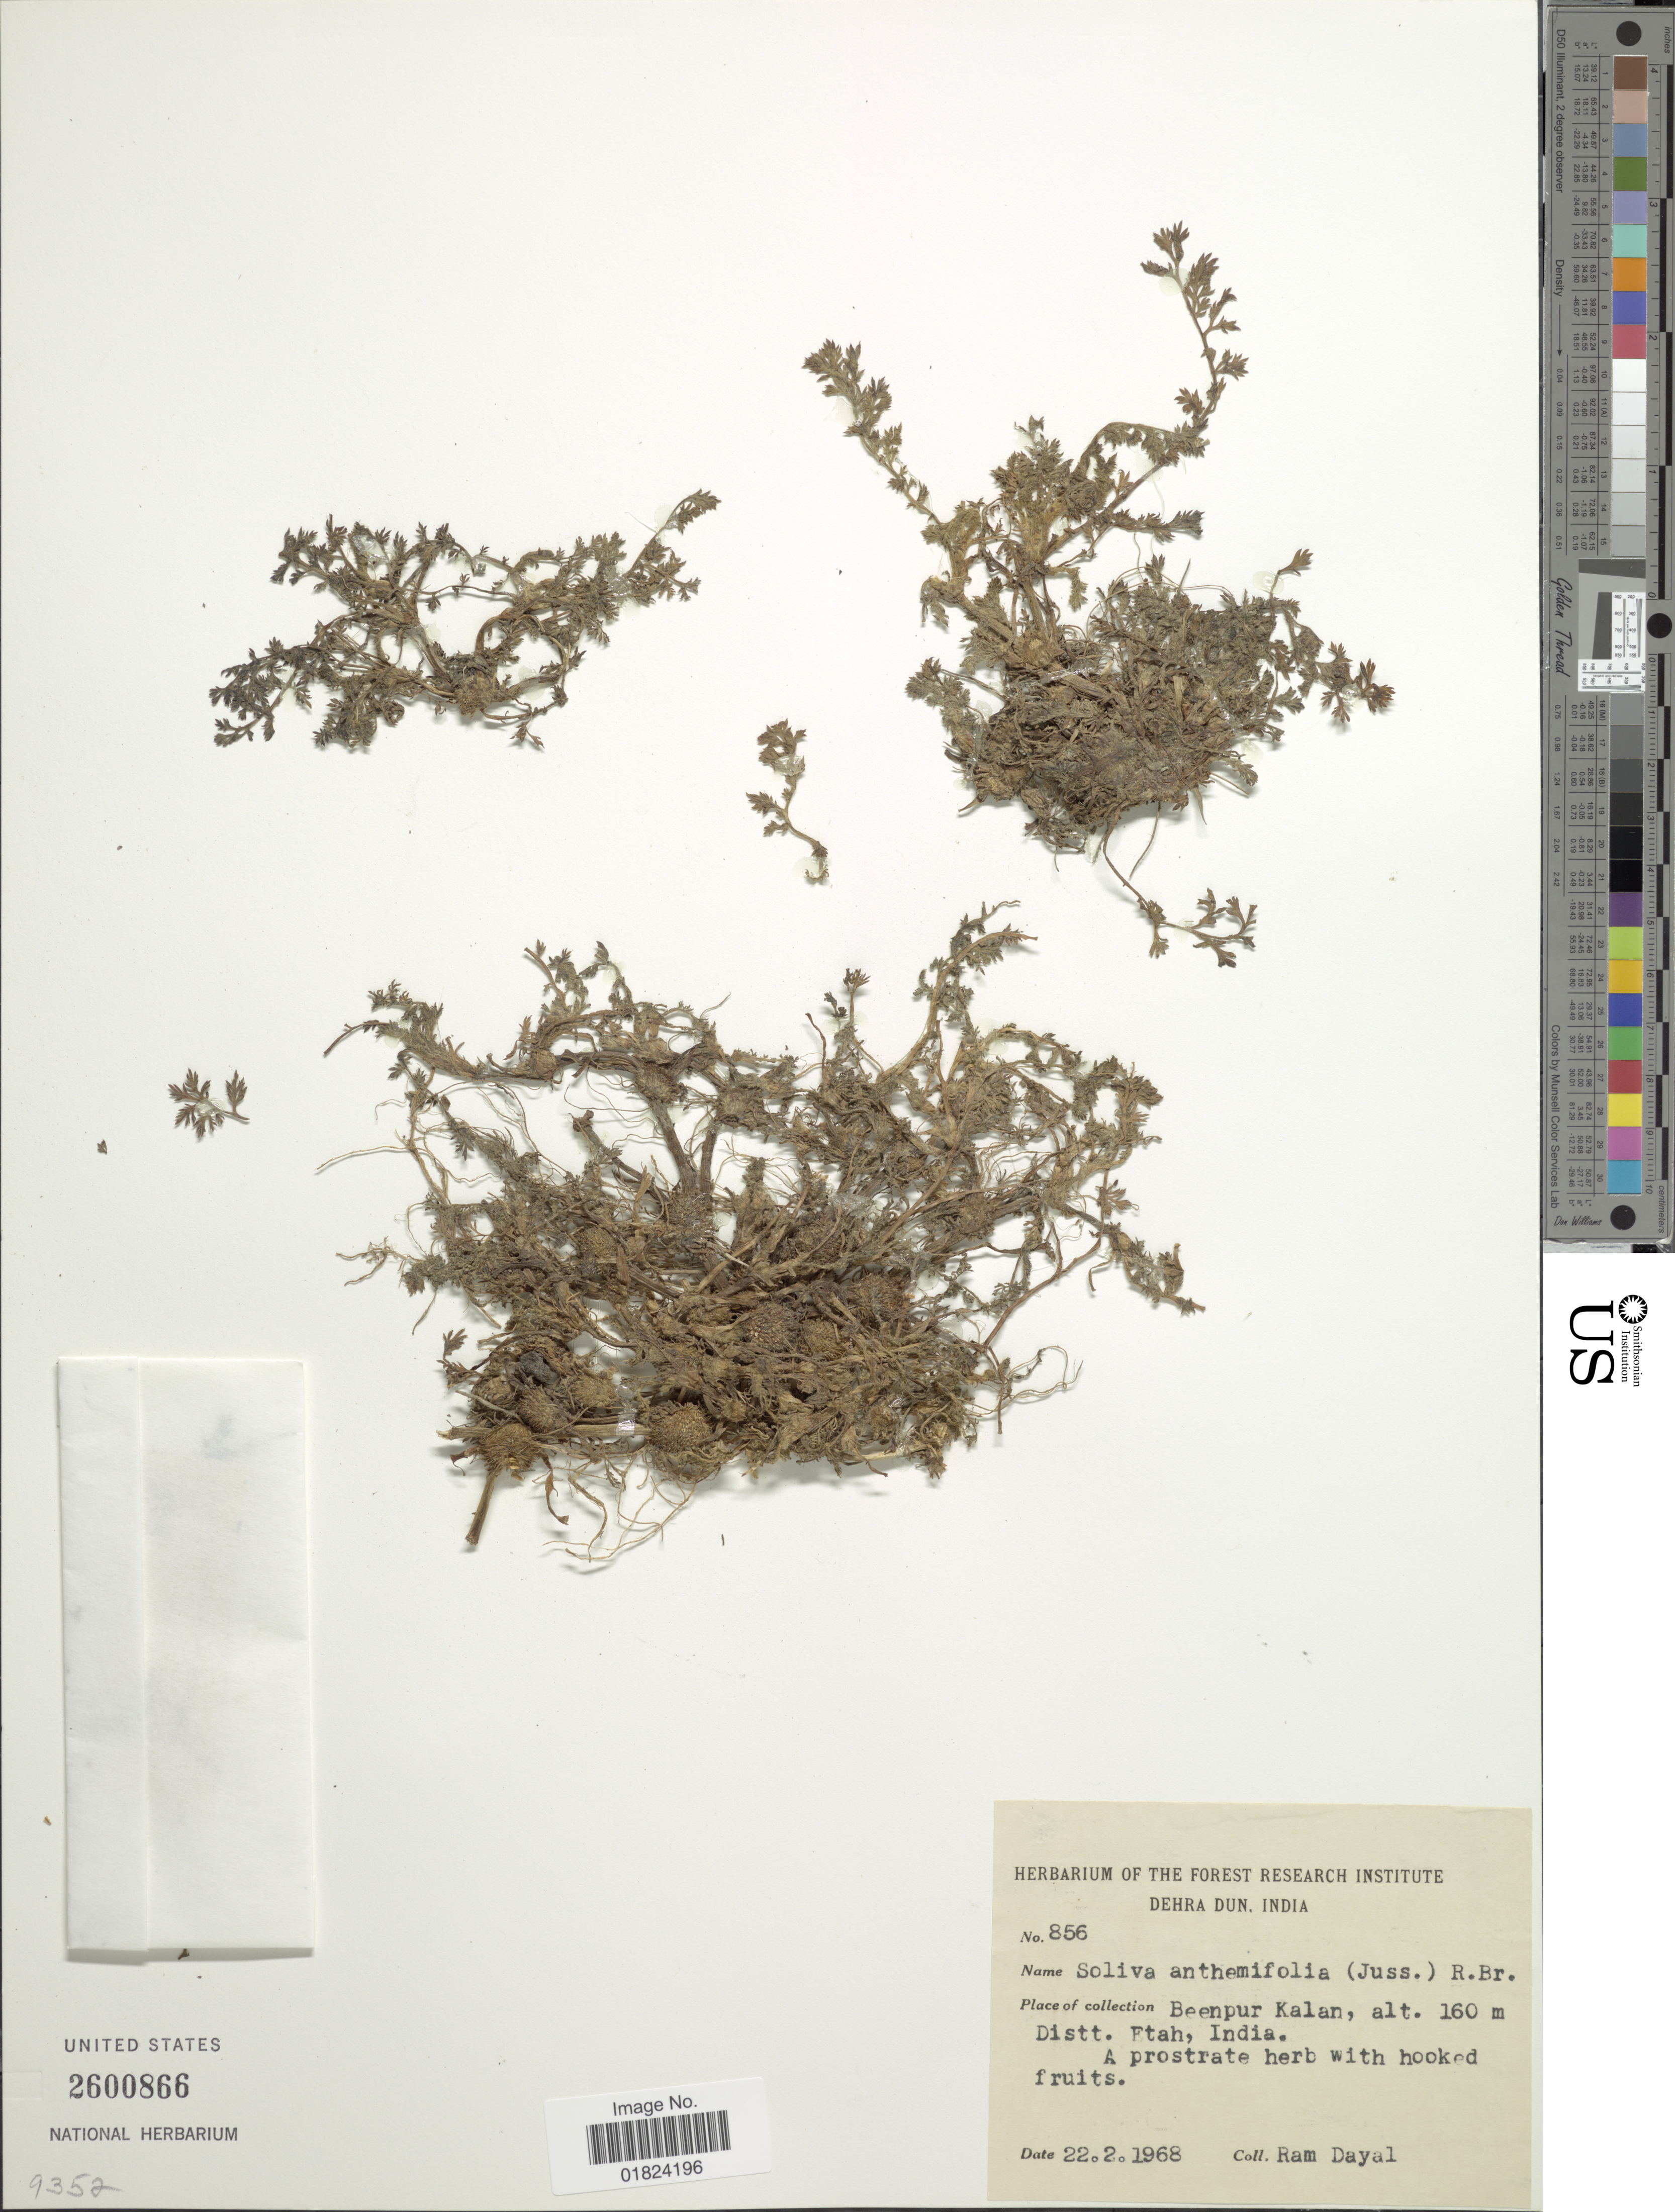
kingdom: Plantae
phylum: Tracheophyta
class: Magnoliopsida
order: Asterales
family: Asteraceae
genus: Soliva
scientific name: Soliva anthemifolia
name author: (Juss.) Sweet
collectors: R. Dayal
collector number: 856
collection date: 1968-02-22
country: India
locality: Beenpur Kalan, Distt. Etah.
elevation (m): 160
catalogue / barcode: US 2600866